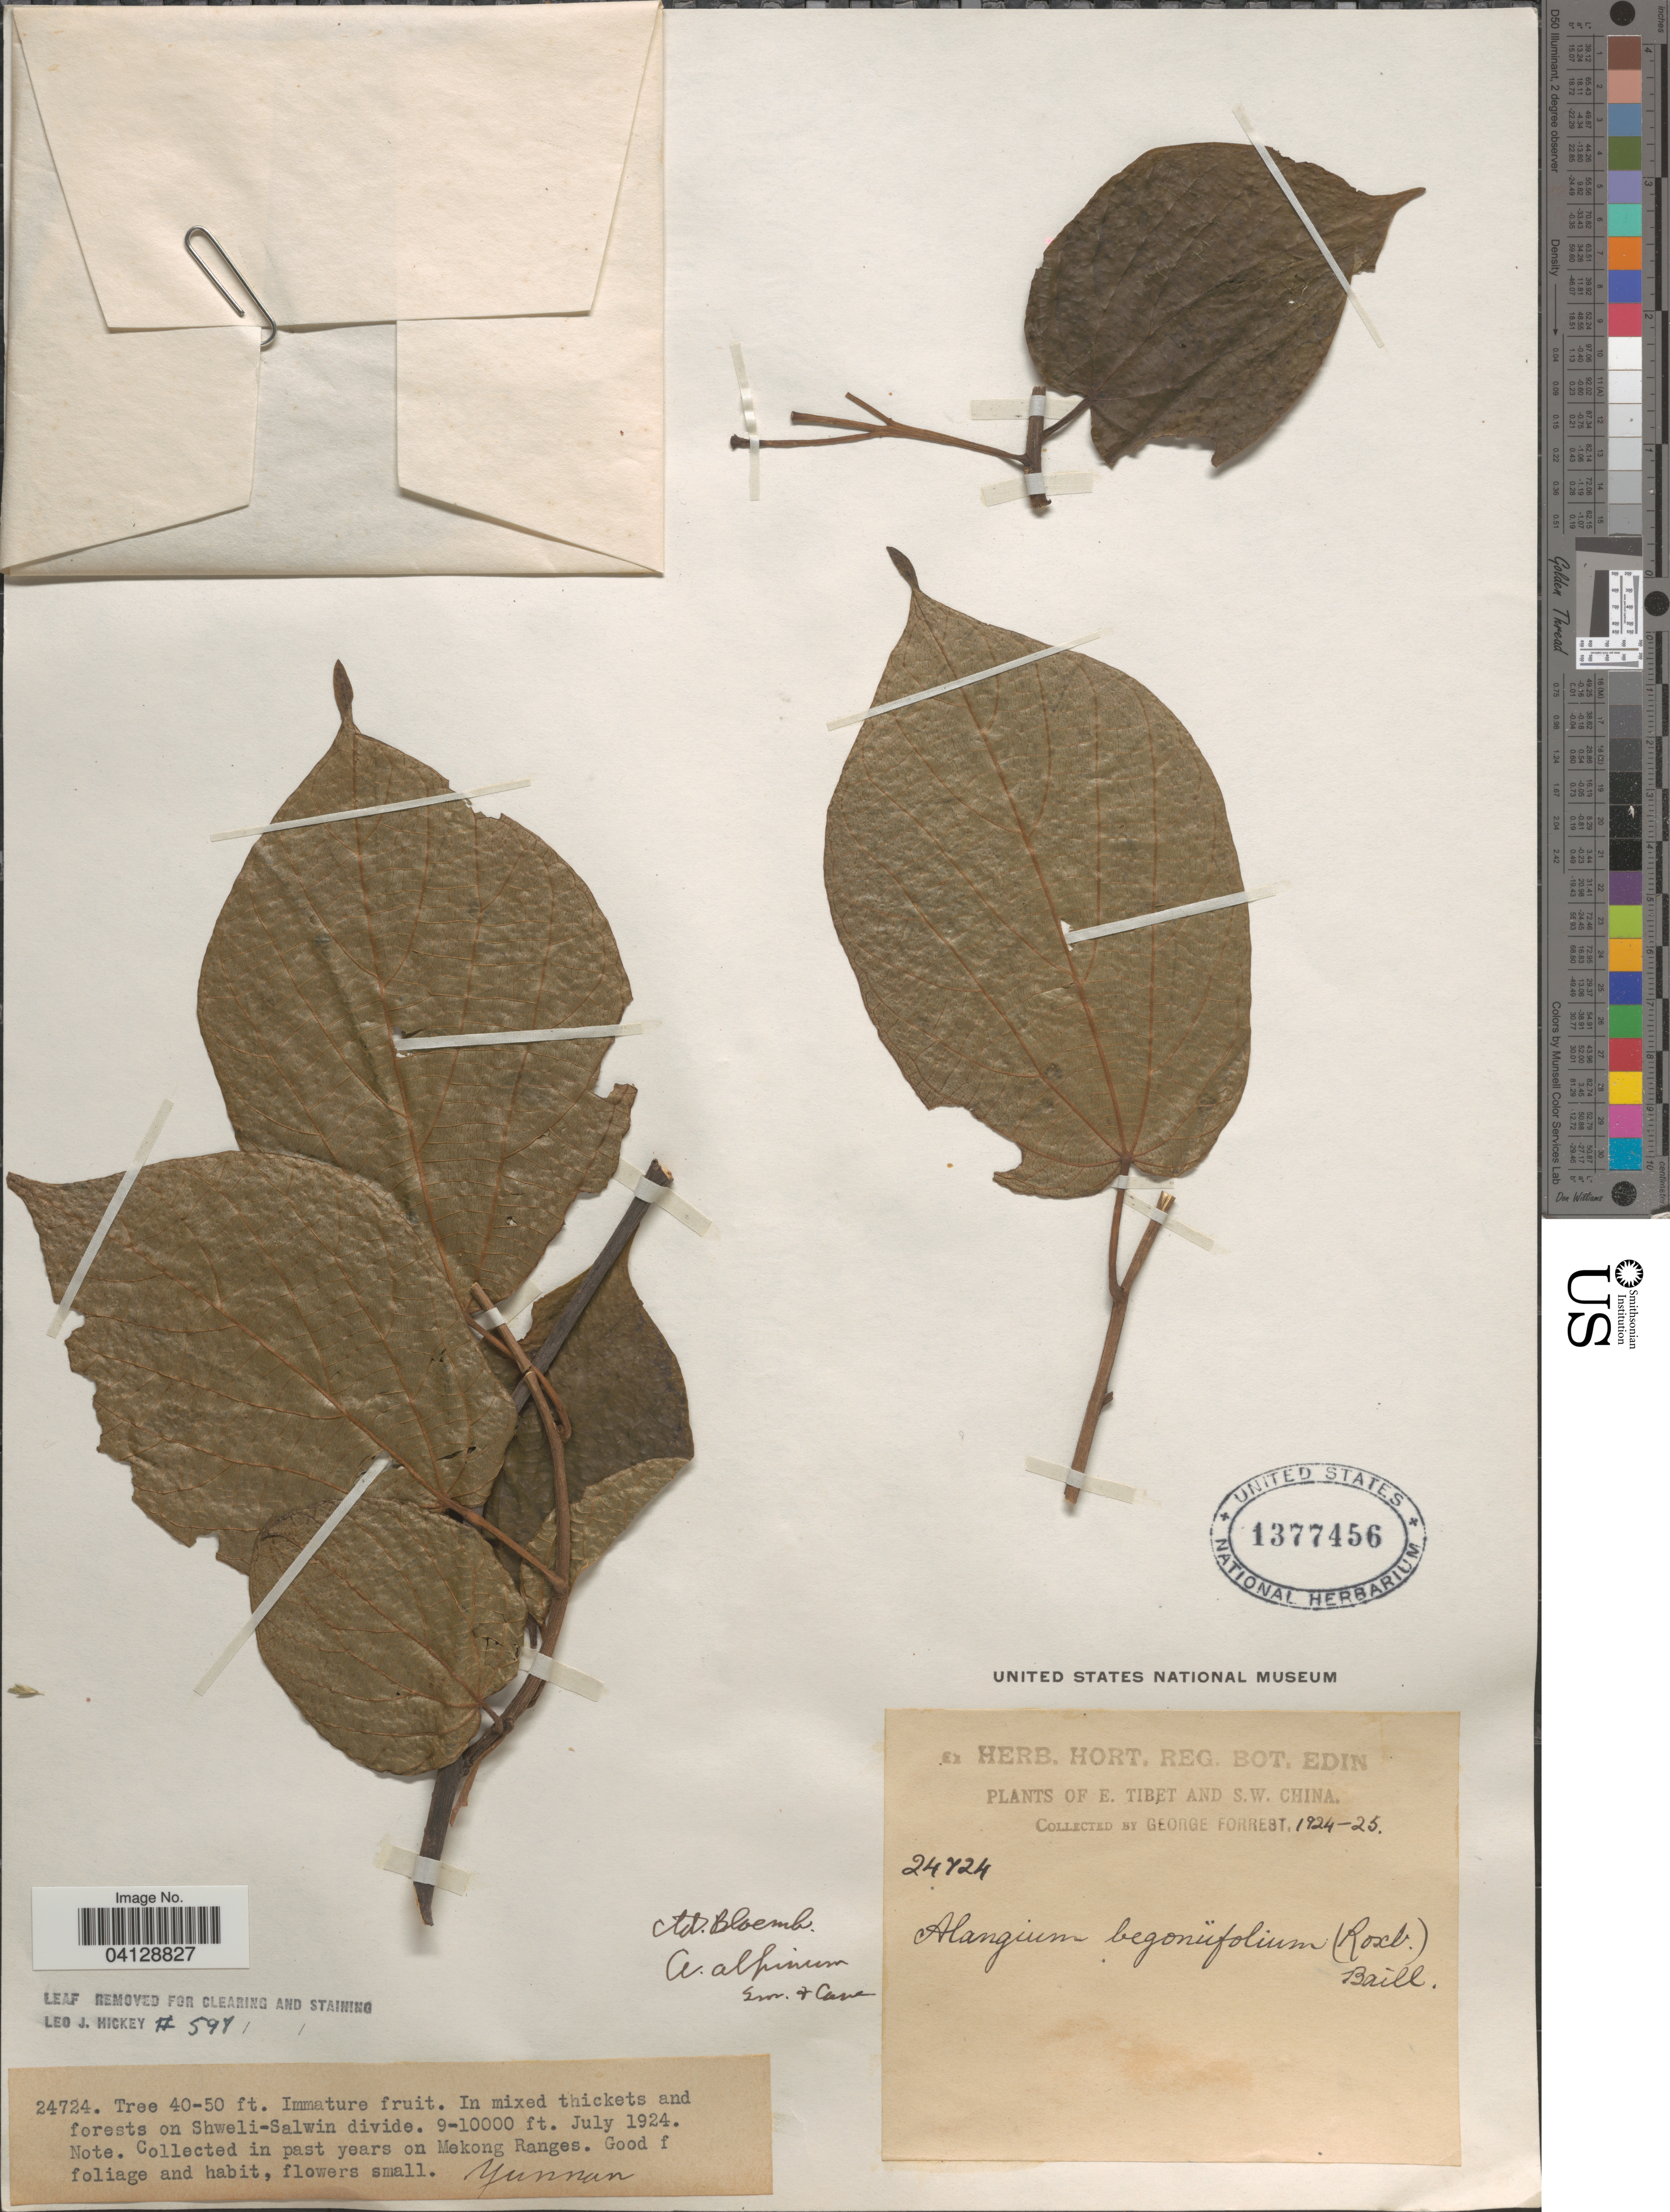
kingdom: Plantae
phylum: Tracheophyta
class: Magnoliopsida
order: Cornales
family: Cornaceae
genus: Alangium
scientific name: Alangium alpinum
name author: (C.B. Clarke) W.W. Sm. & Cave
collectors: G. Forrest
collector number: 24724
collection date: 1924-07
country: China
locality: E. Tibet and S.W. China. Im mixed thickets and forests on Shweli-Salwin divide.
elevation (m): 2743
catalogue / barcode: US 1377456